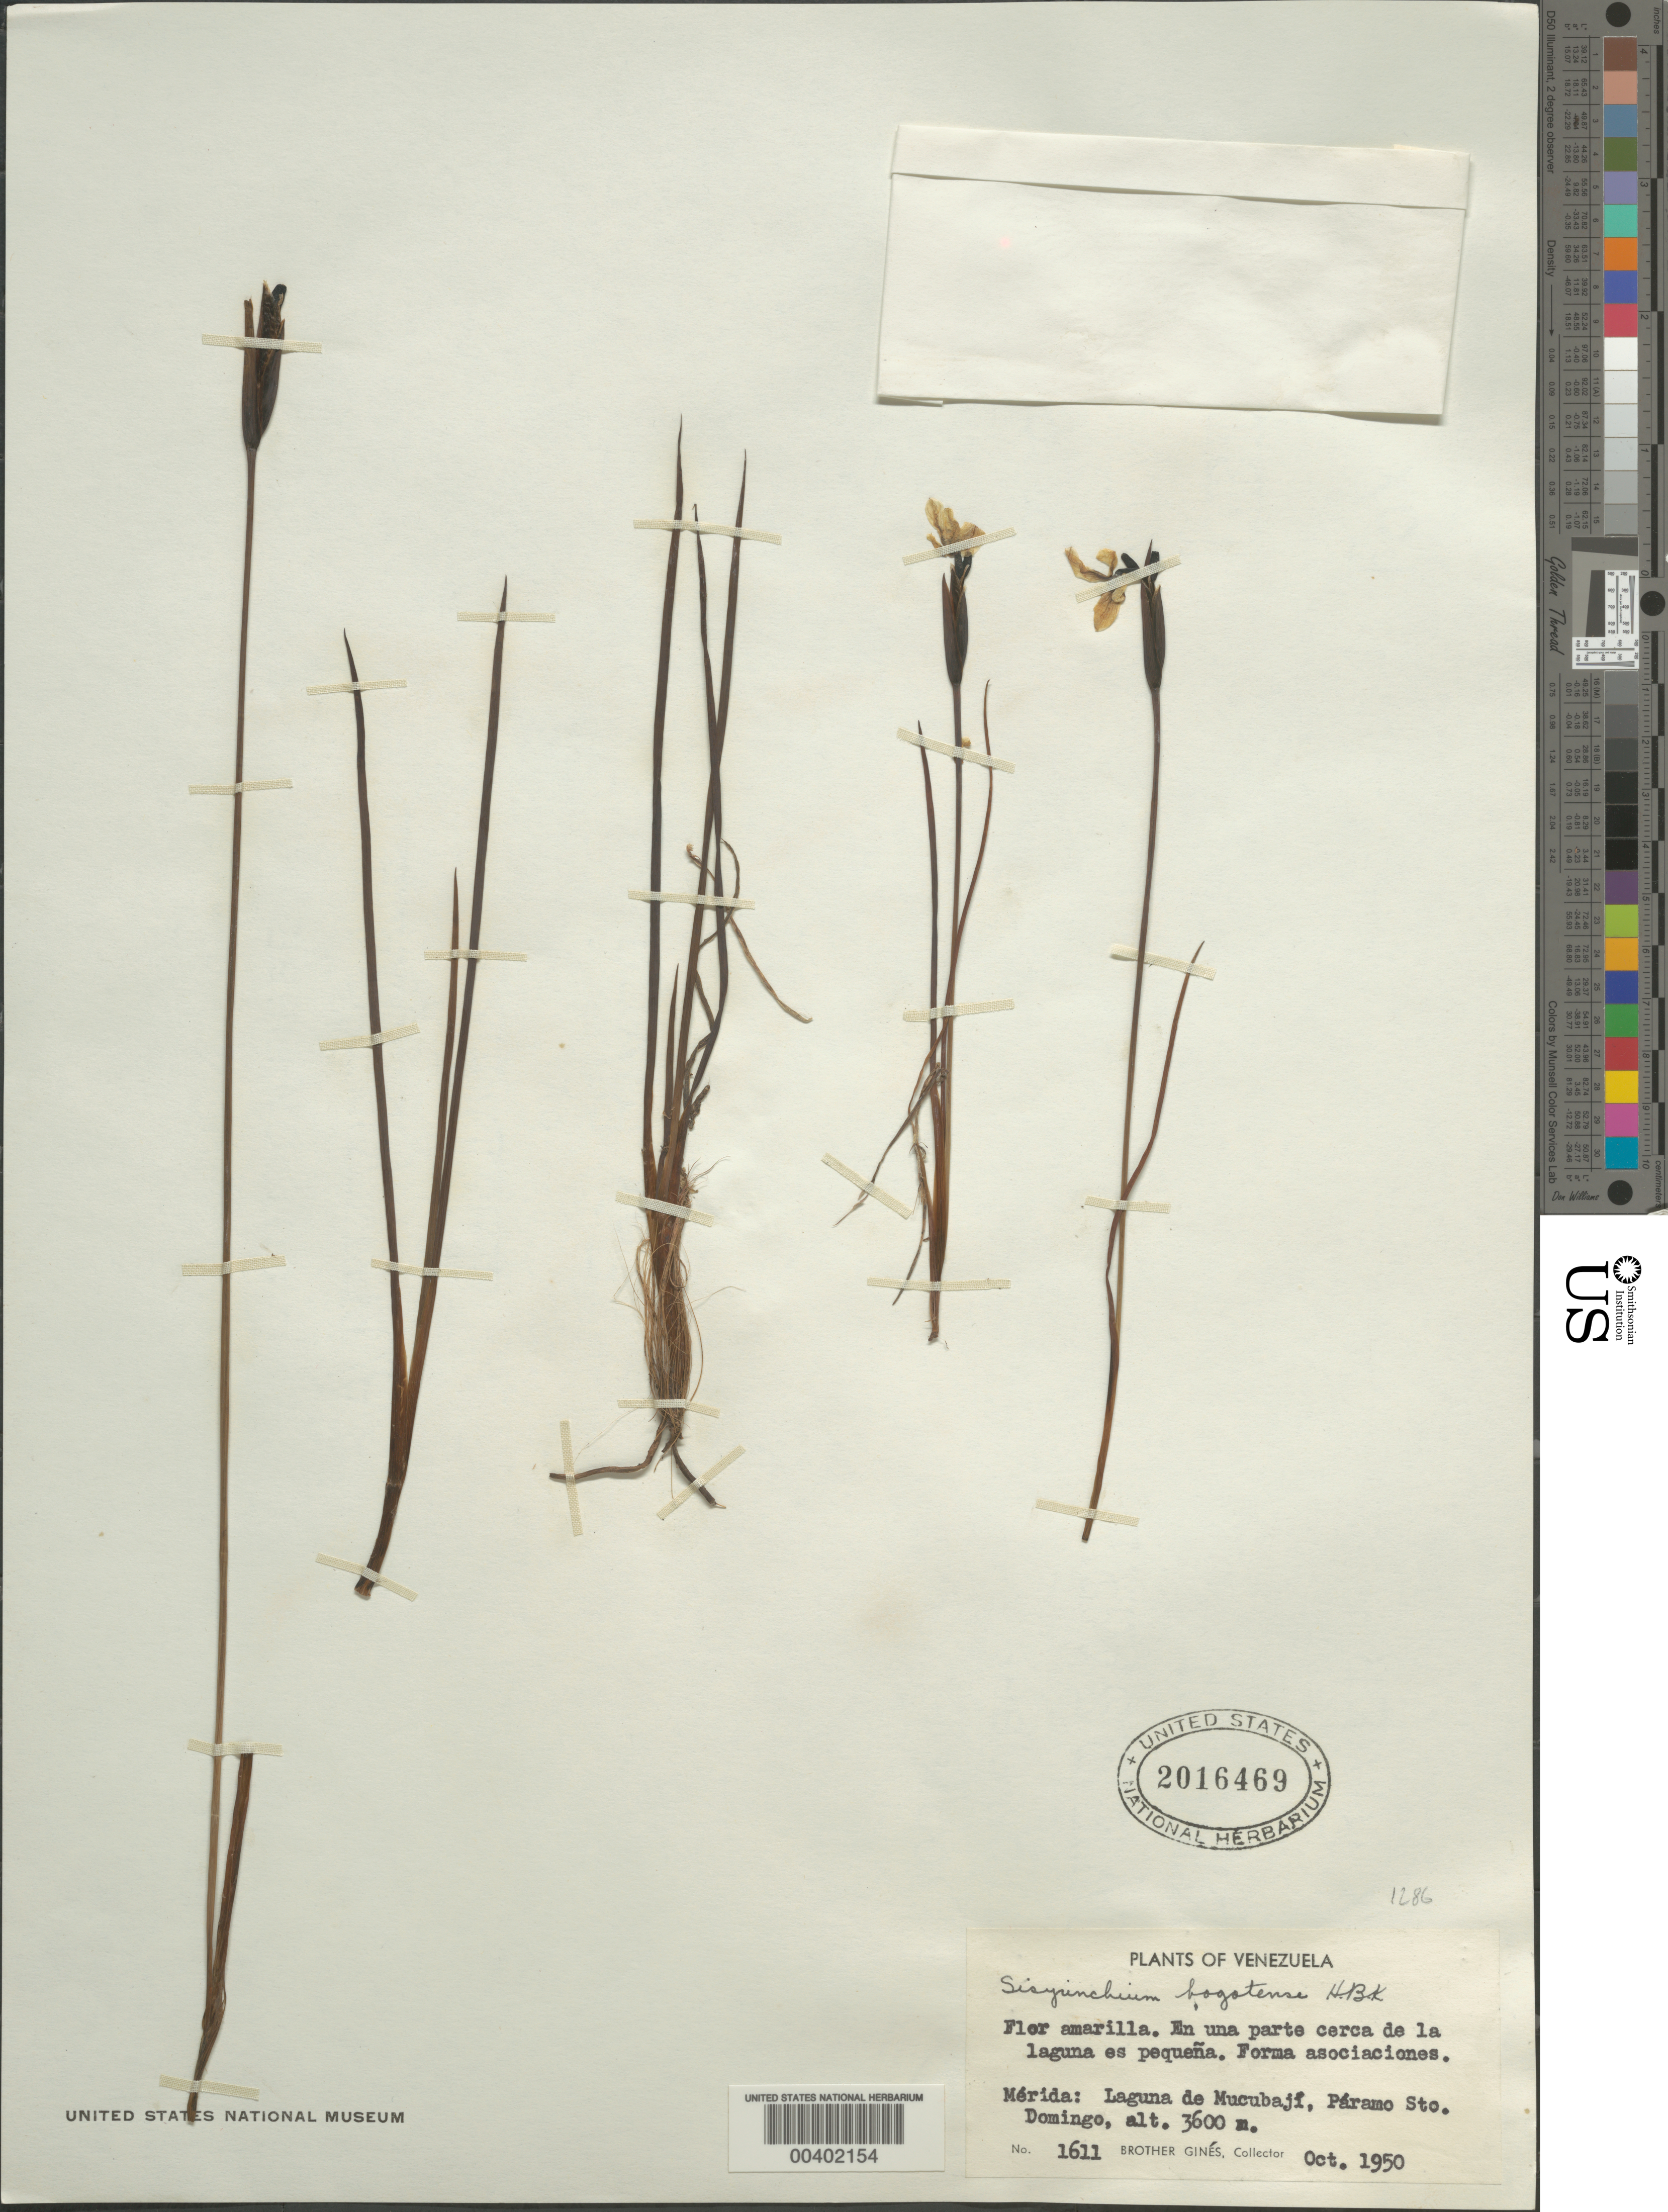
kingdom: Plantae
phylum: Tracheophyta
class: Liliopsida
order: Asparagales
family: Iridaceae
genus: Sisyrinchium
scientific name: Sisyrinchium bogotense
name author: Kunth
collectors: Bro. Gines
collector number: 1611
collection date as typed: Oct 1950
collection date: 1950-10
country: Venezuela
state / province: Mérida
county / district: Rangel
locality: Laguna de Mucubají, Páramo Sto. Domingo. Mucubaji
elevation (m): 3600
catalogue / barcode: US 2016469